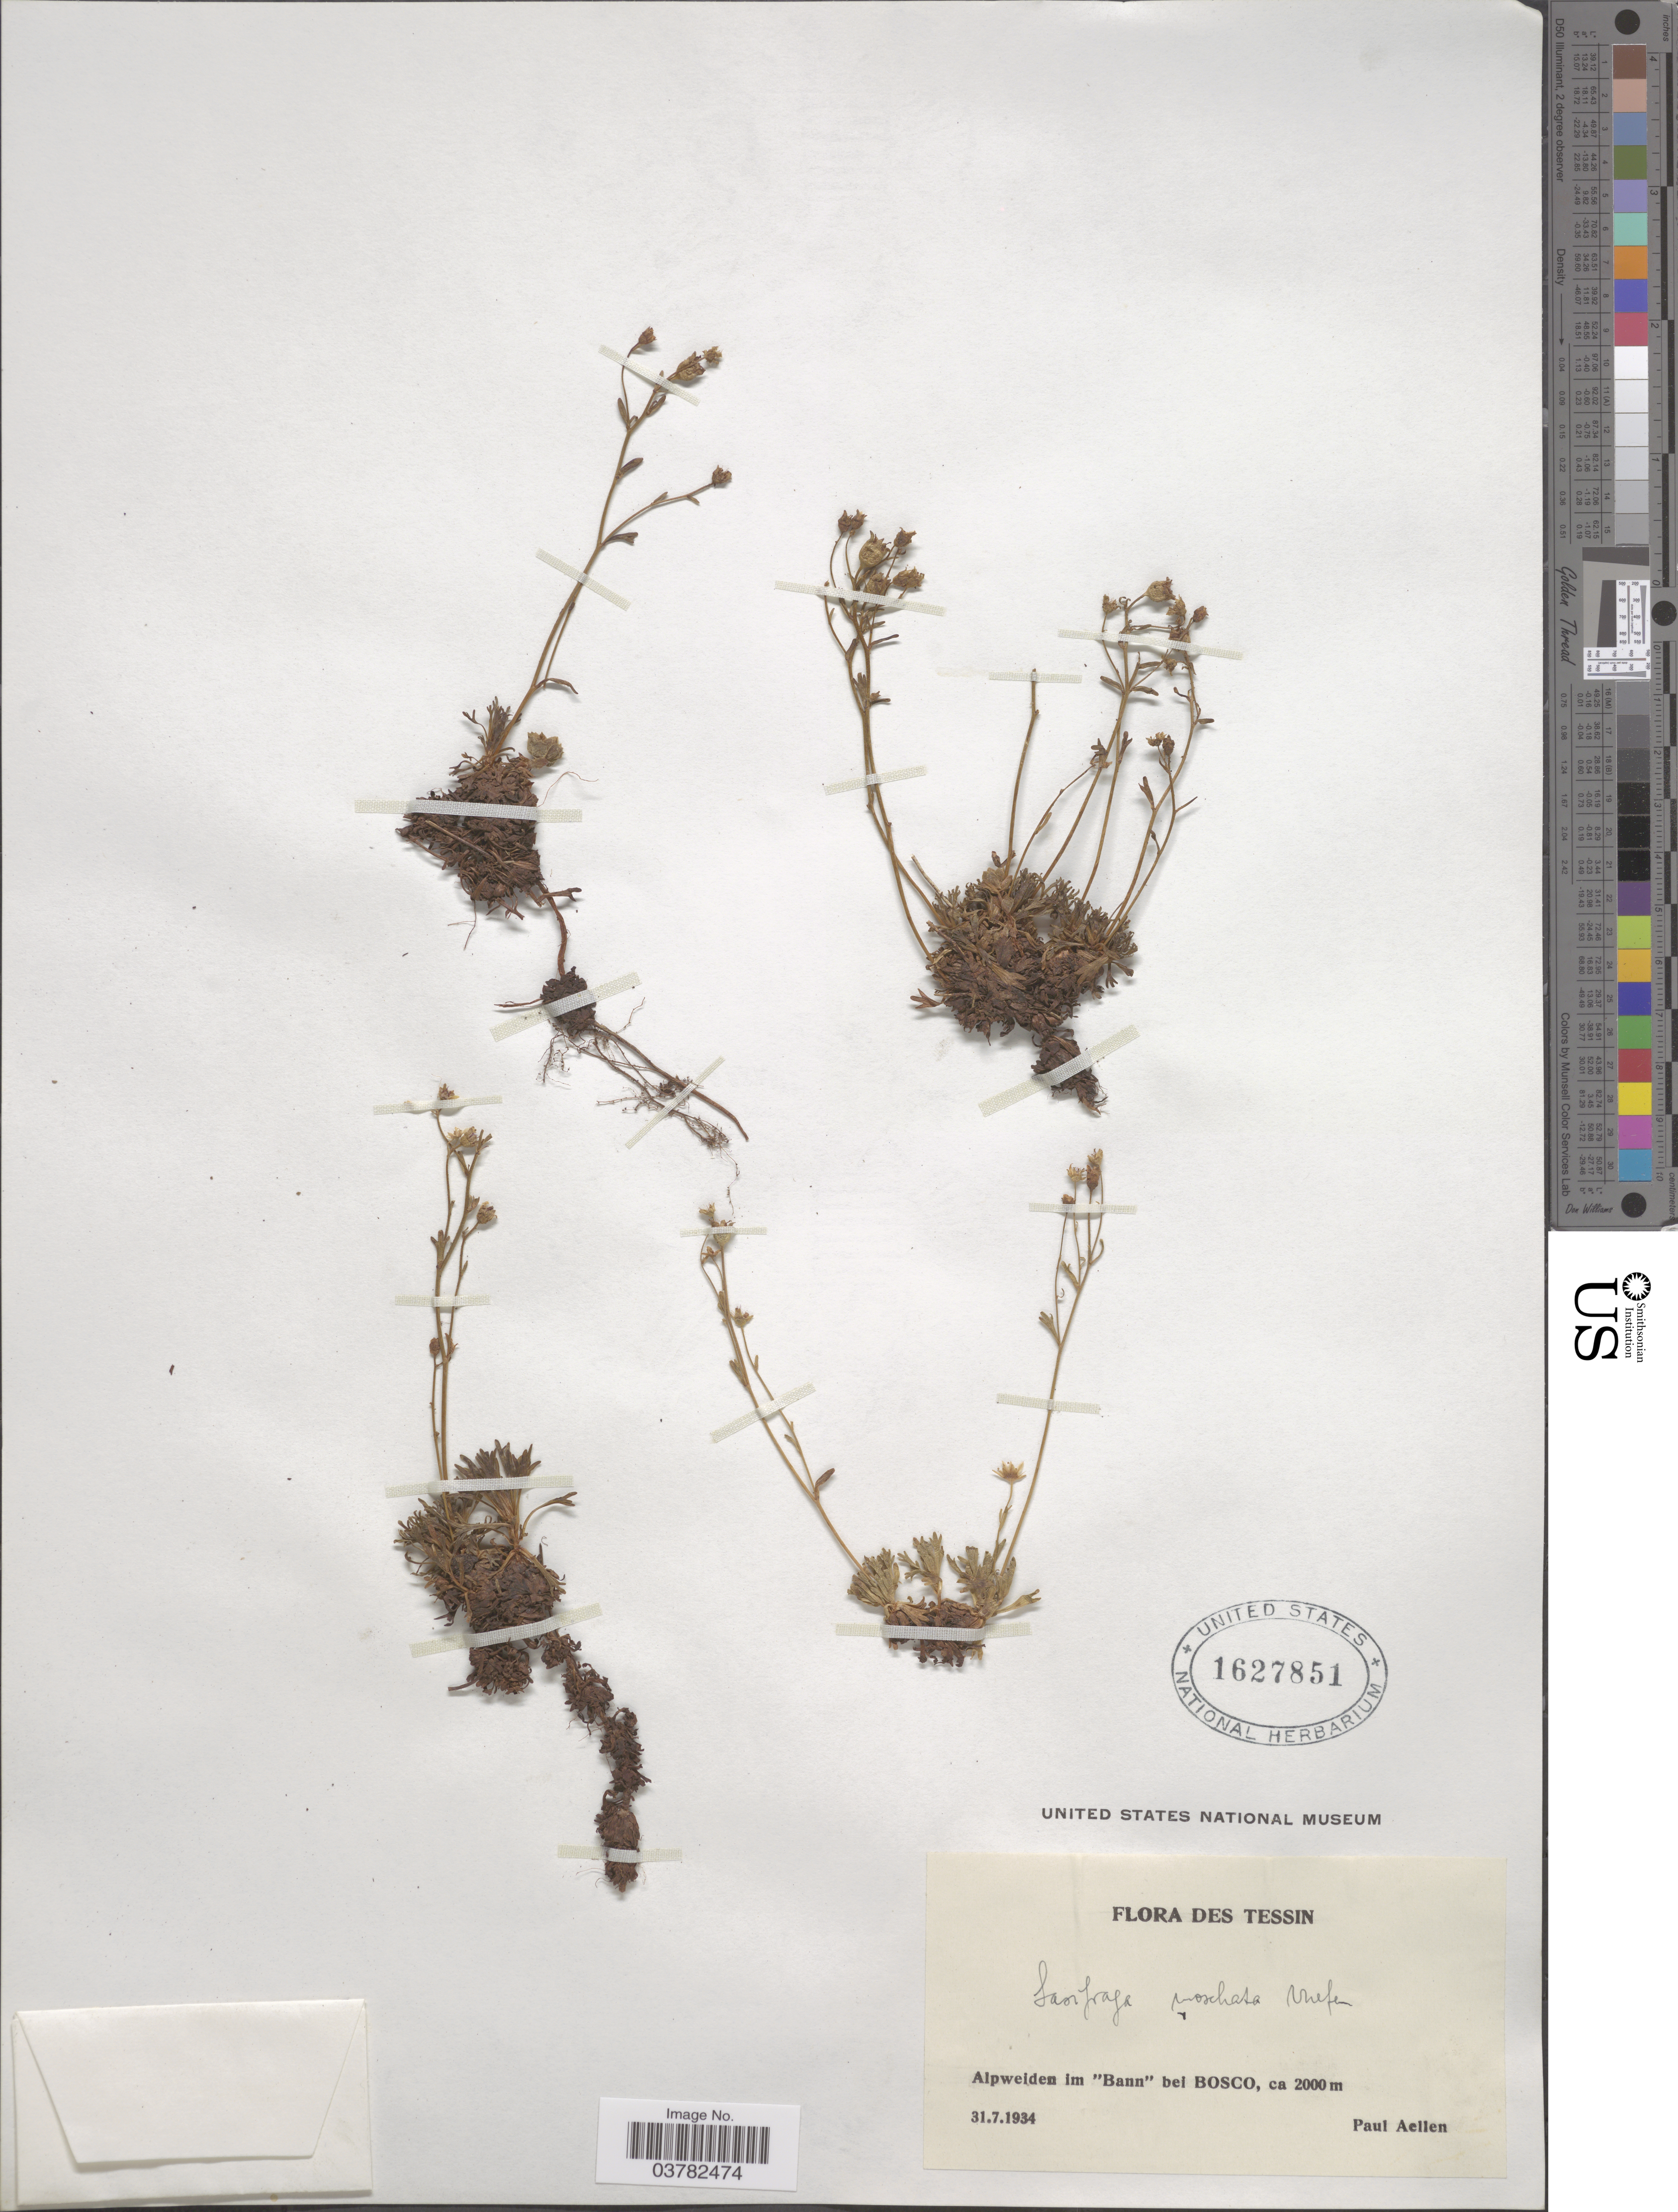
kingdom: Plantae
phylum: Tracheophyta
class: Magnoliopsida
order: Saxifragales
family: Saxifragaceae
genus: Saxifraga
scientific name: Saxifraga moschata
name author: Wulfen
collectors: P. Aellen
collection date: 1934-07-31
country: Switzerland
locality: Tessin. Alpweiden im "Bann" bei Bosco.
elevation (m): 2000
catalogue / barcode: US 1627851